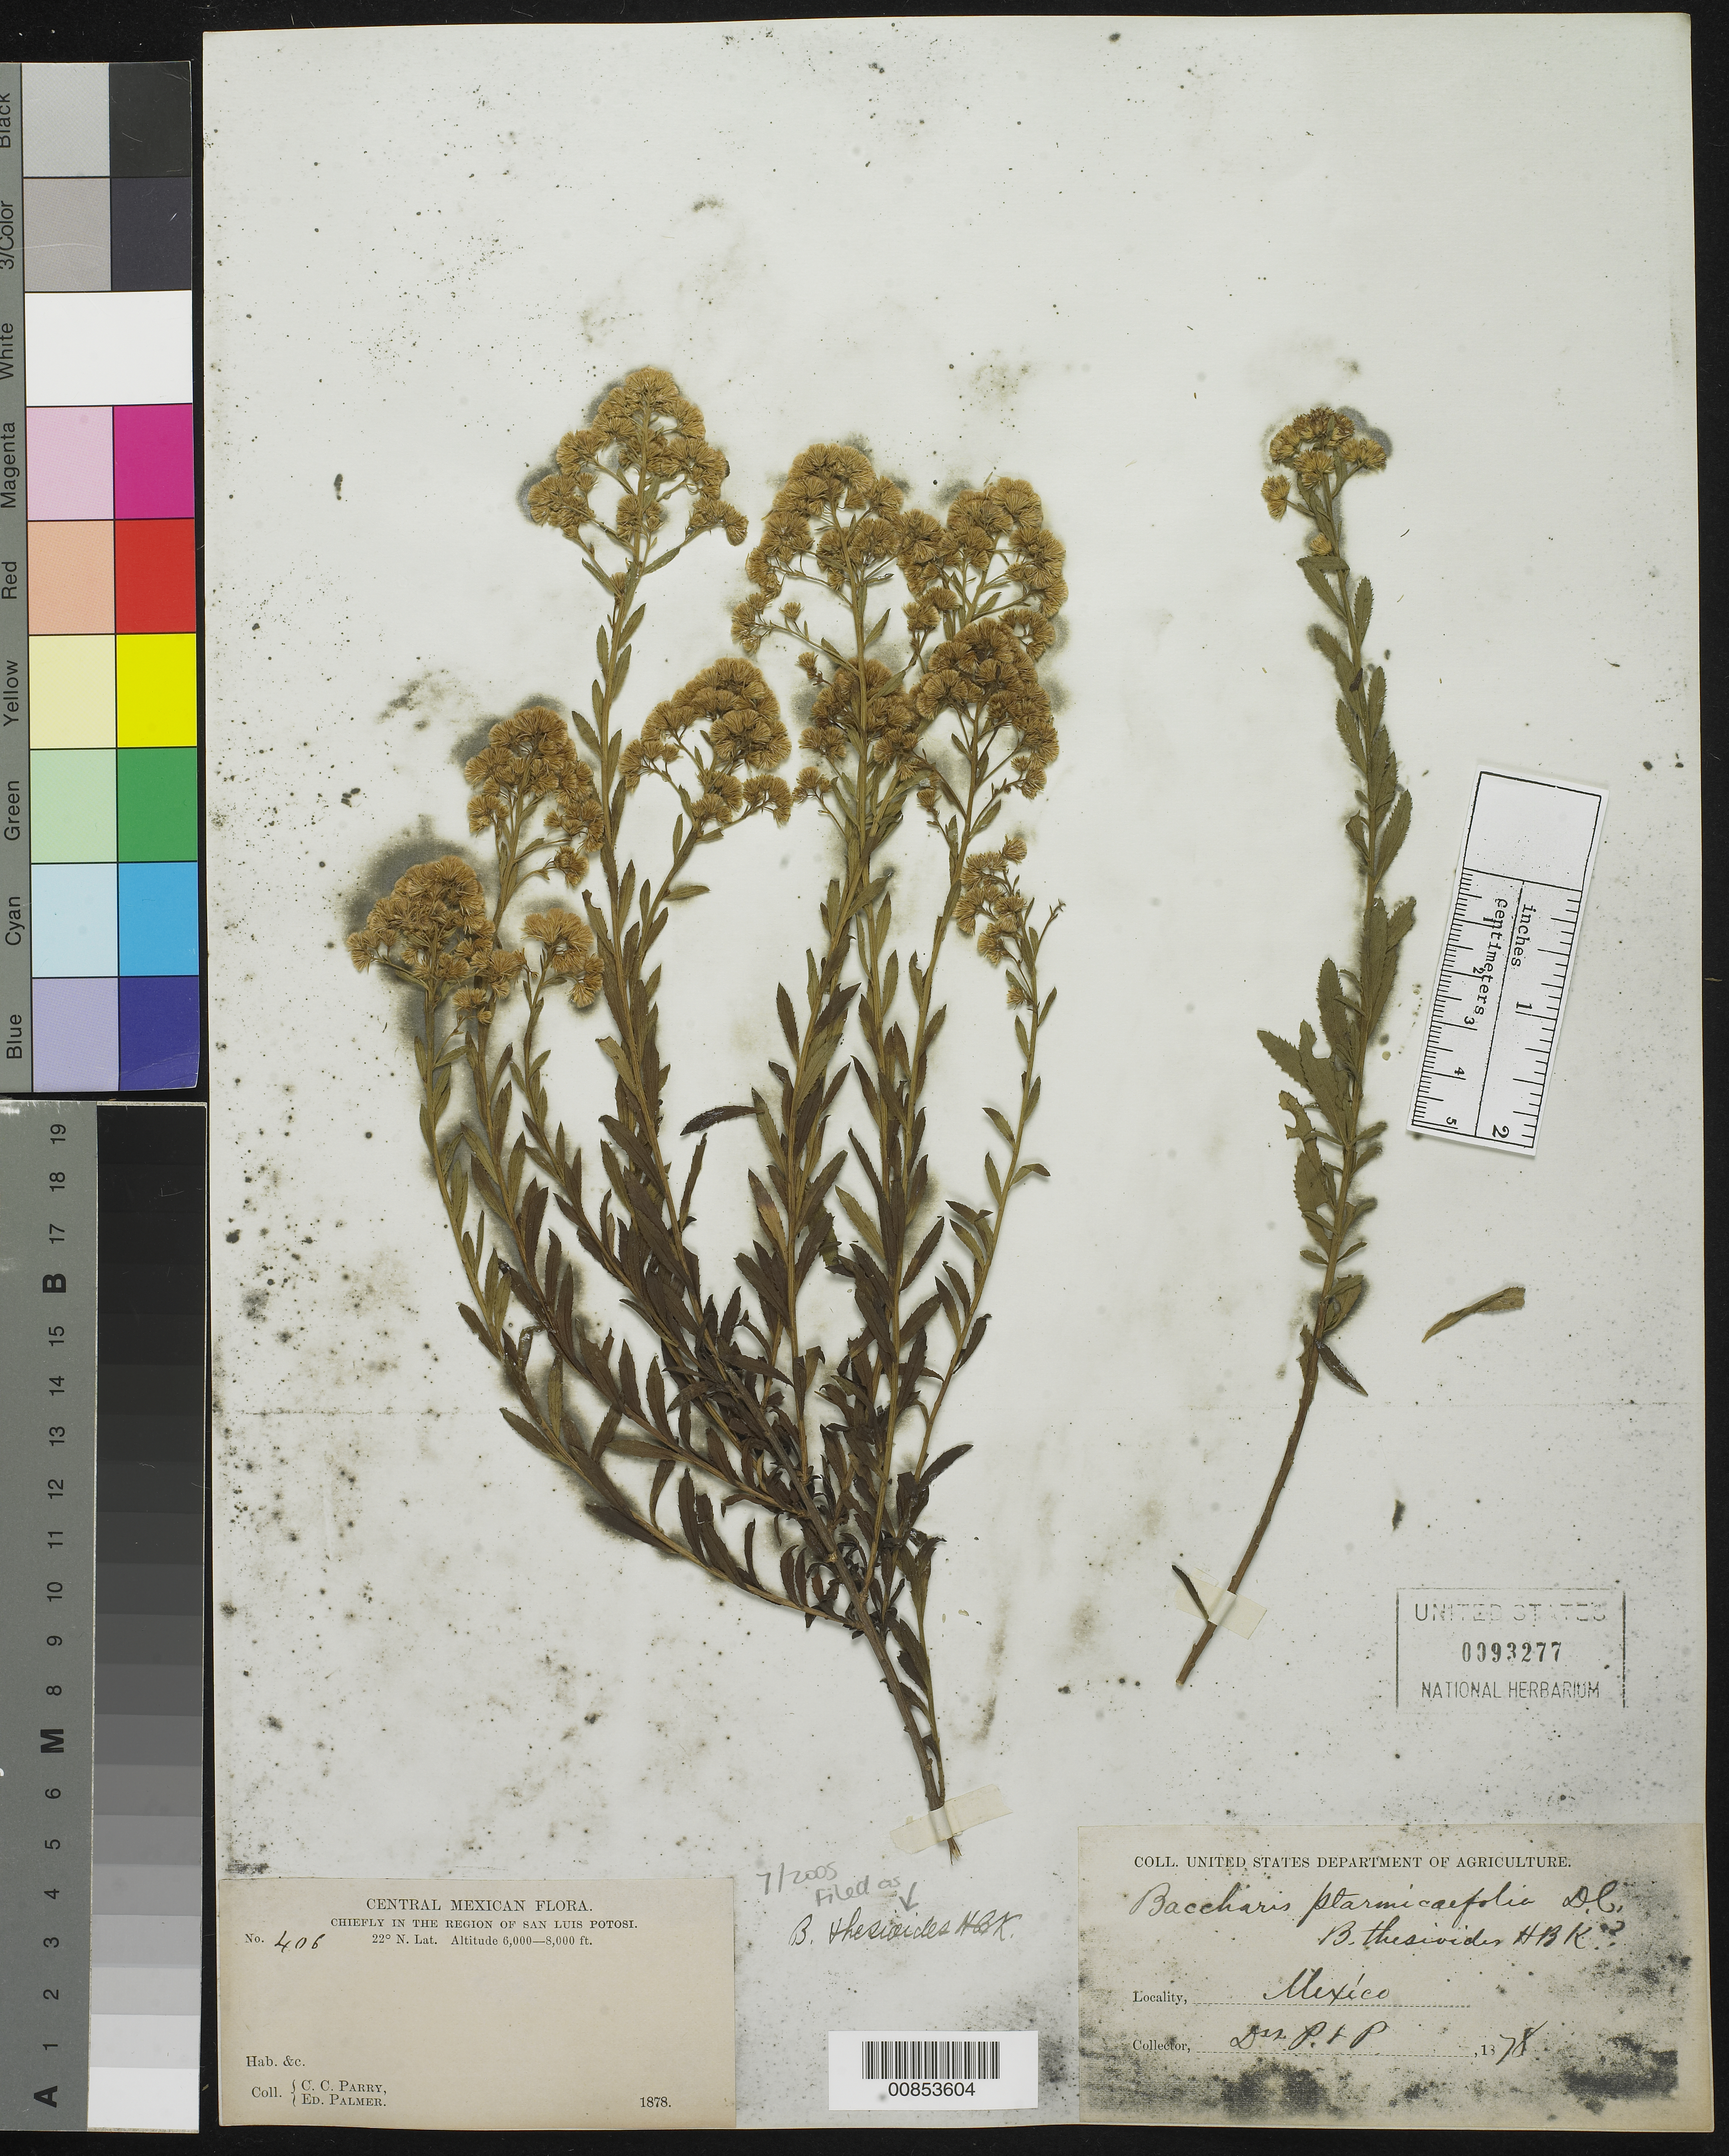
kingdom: Plantae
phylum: Tracheophyta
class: Magnoliopsida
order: Asterales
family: Asteraceae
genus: Baccharis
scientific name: Baccharis thesioides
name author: Kunth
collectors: C. C. Parry & E. Palmer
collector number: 406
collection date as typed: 1878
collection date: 1878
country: Mexico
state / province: San Luis Potosí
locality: Chiefly in the region of San Luis Potosí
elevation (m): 1829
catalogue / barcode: US 93277